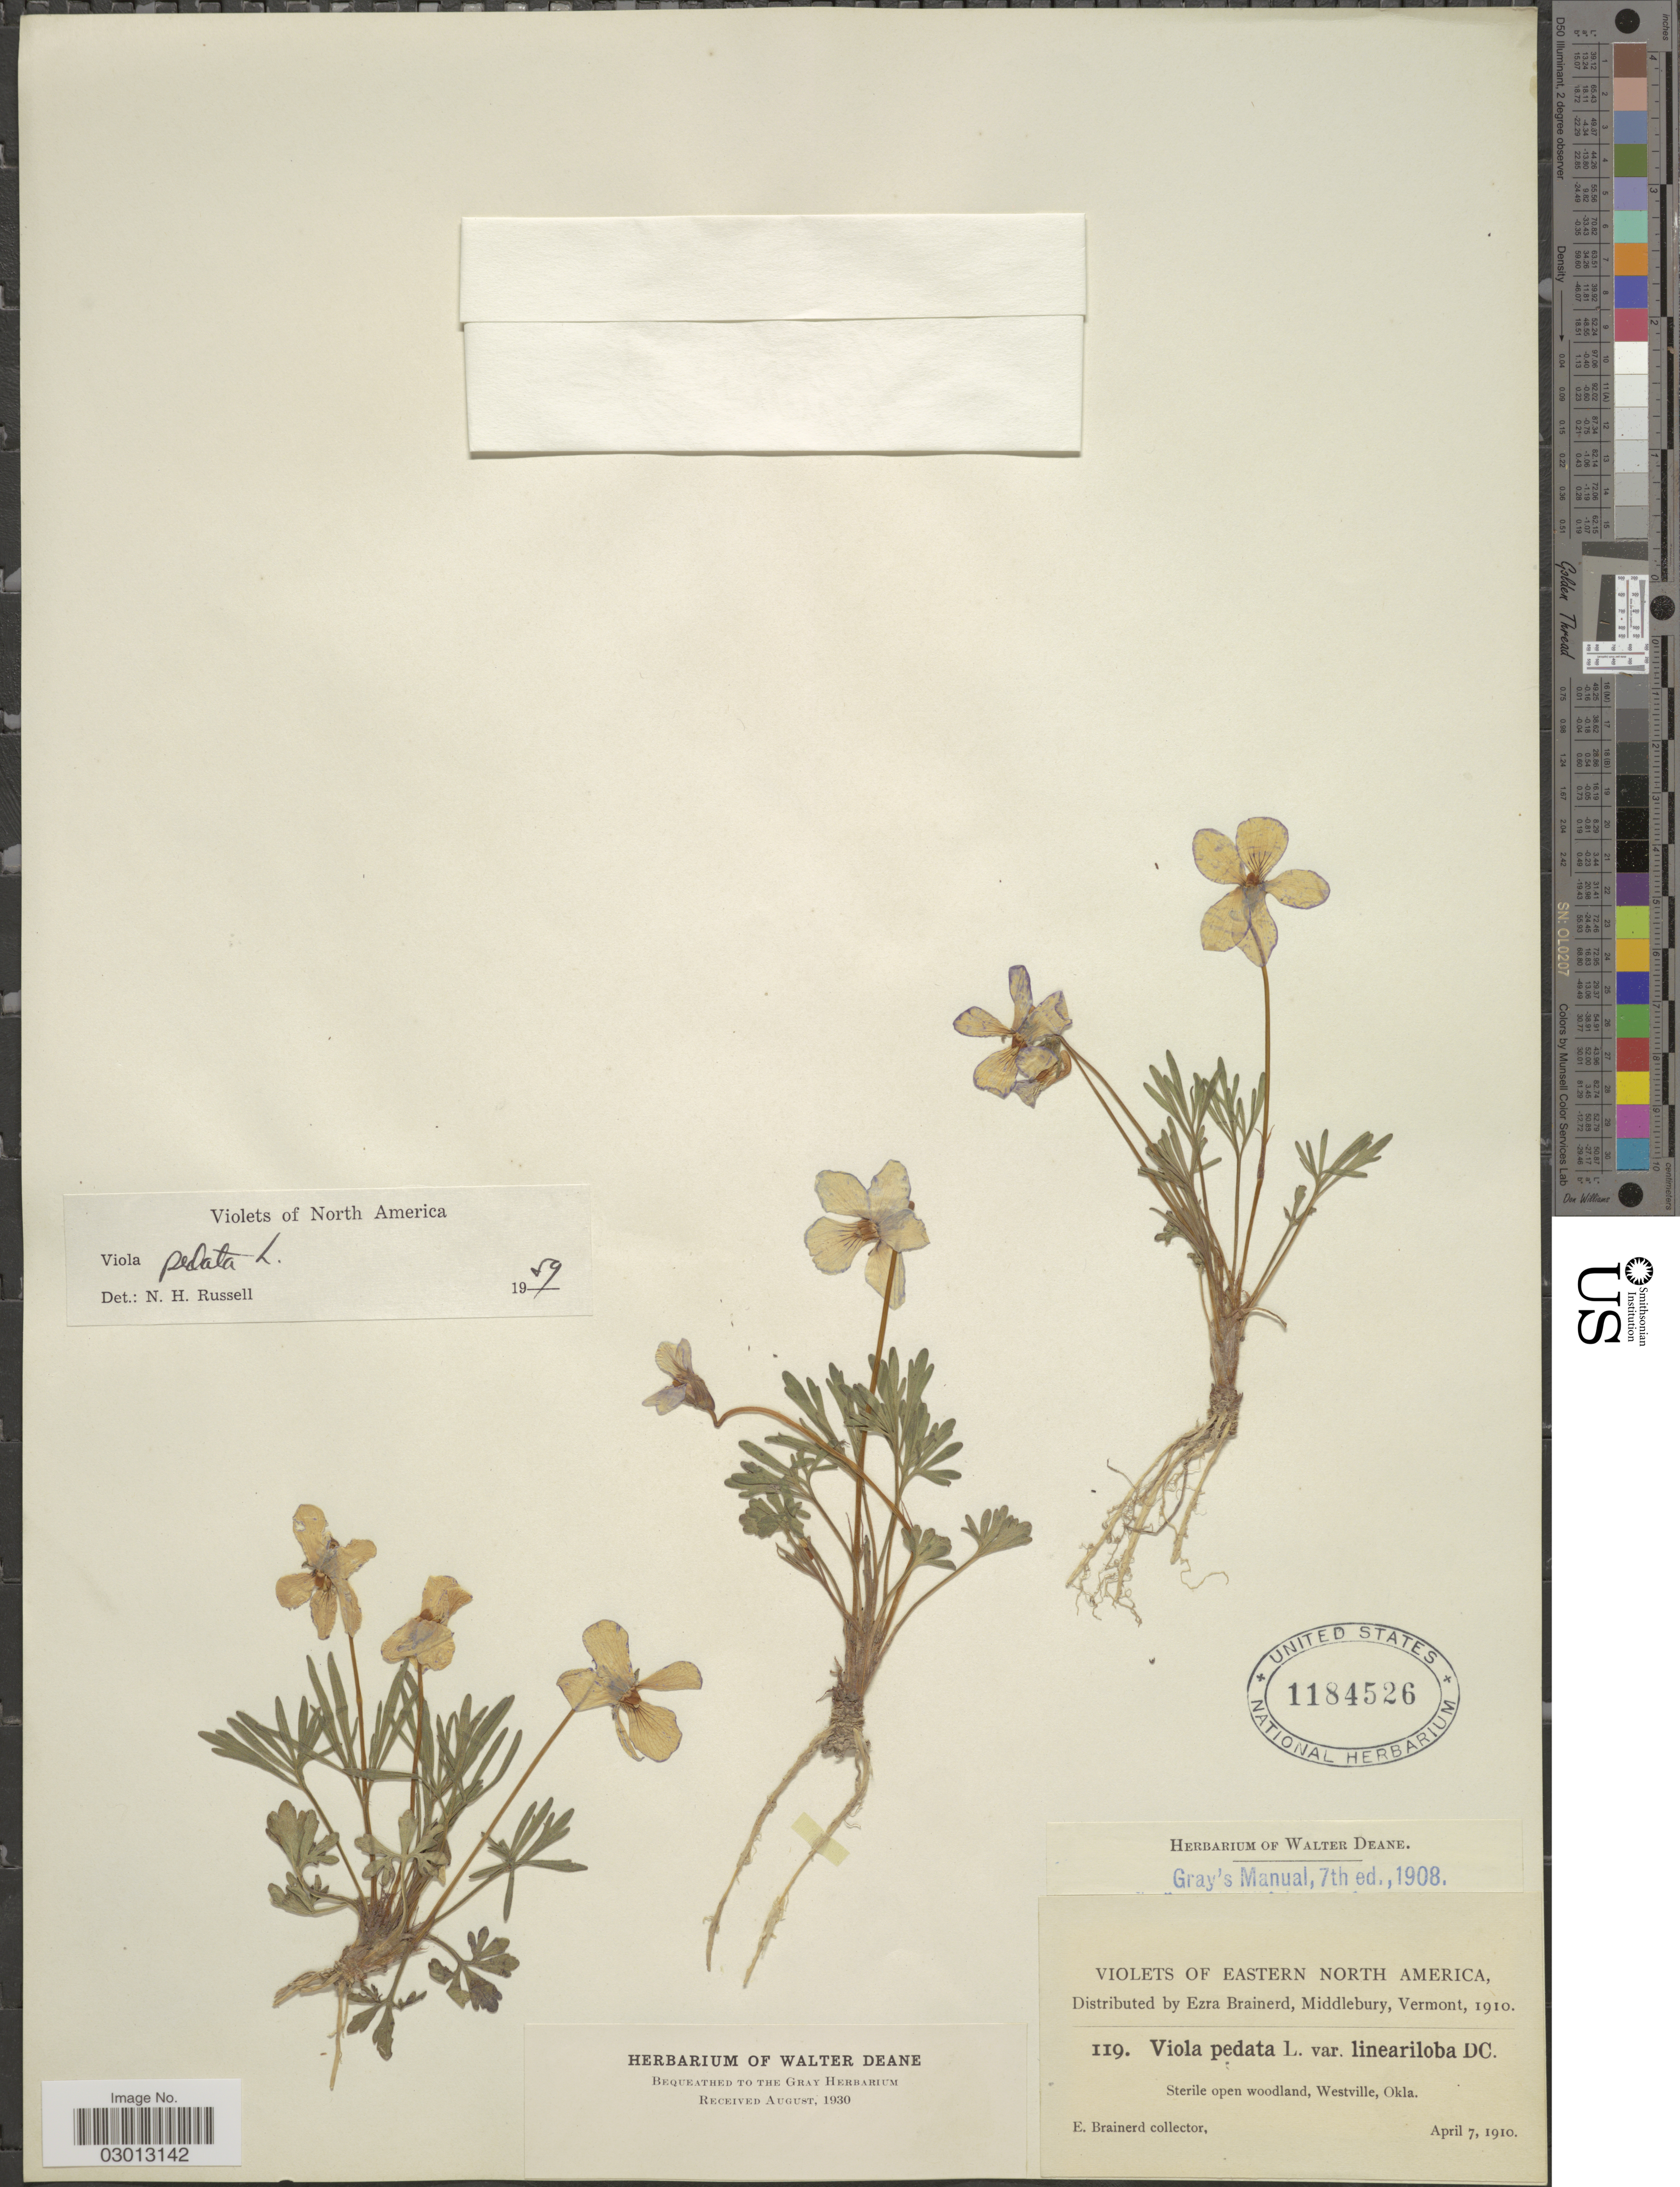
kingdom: Plantae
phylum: Tracheophyta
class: Magnoliopsida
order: Malpighiales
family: Violaceae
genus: Viola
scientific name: Viola pedata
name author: L.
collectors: E. Brainerd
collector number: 119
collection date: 1910-04-07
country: United States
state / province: Oklahoma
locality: Eastern North America. Westville.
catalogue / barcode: US 1184526